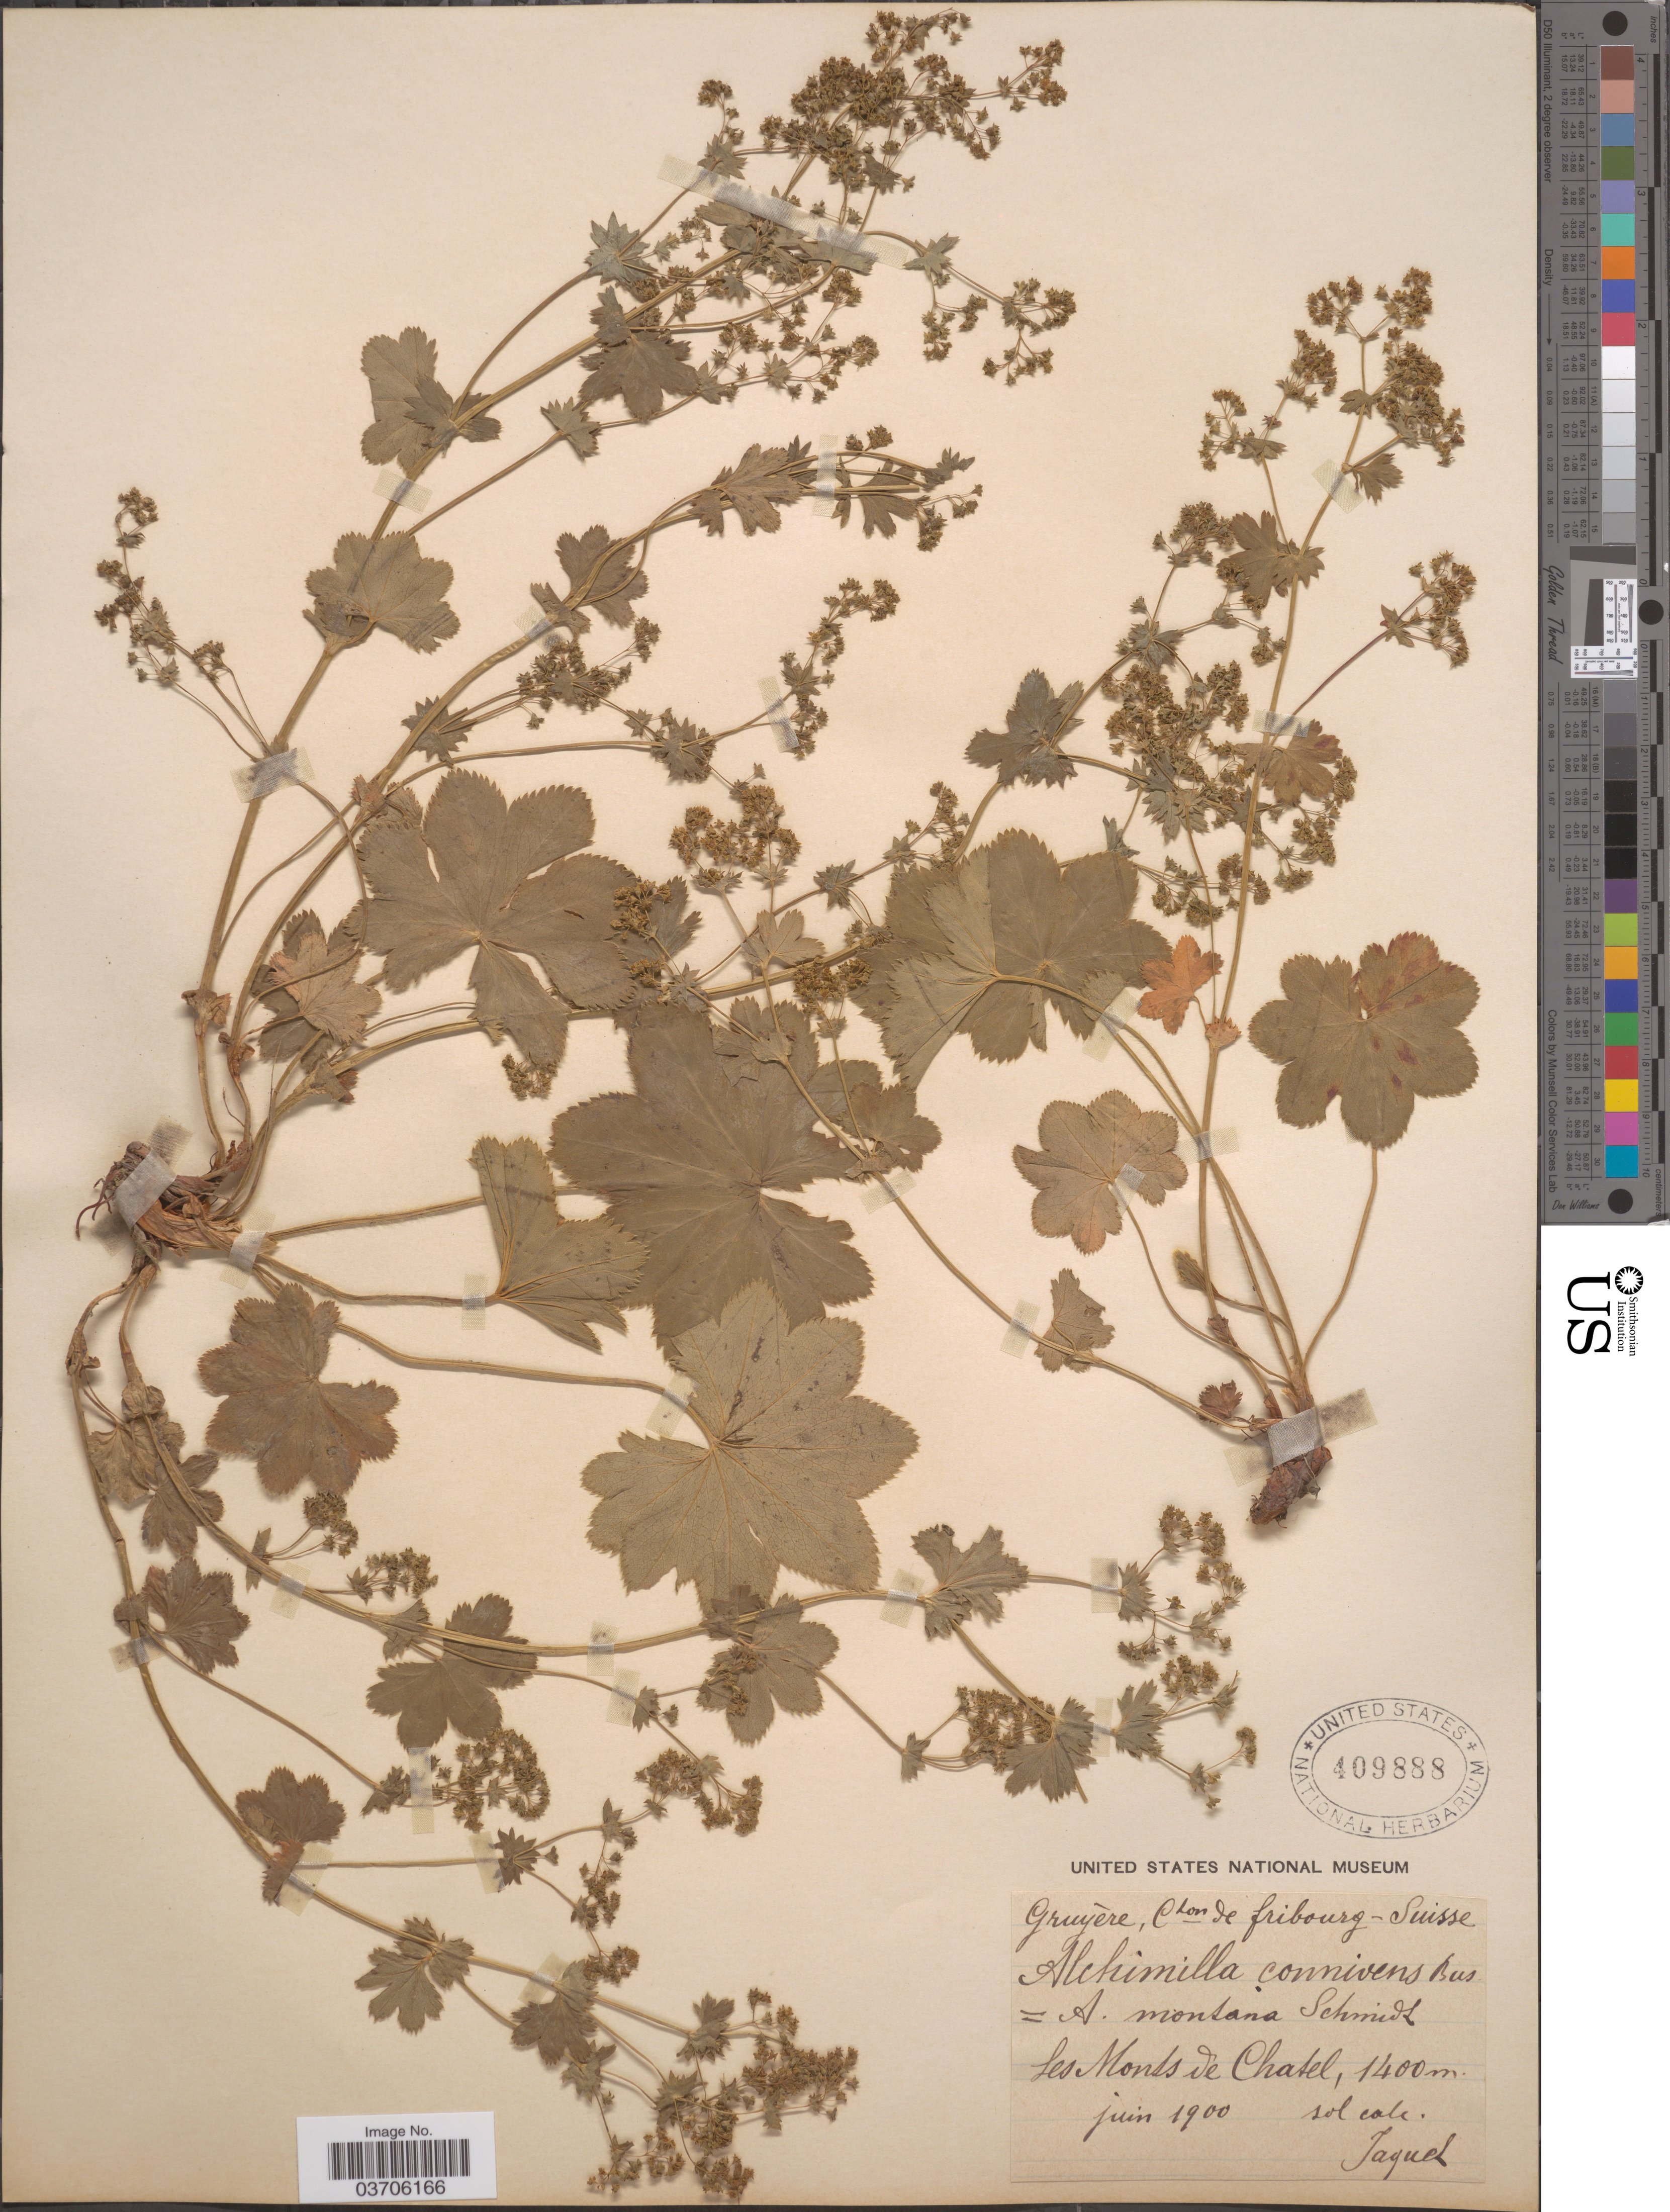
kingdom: Plantae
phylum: Tracheophyta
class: Magnoliopsida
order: Rosales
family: Rosaceae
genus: Alchemilla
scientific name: Alchemilla connivens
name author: Buser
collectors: -. Jaquet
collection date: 1900-06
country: Switzerland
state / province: Fribourg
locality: Gruyére, Cton de fribourg - Suisse. Les Monts de Chatel.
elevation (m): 1400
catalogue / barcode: US 409888